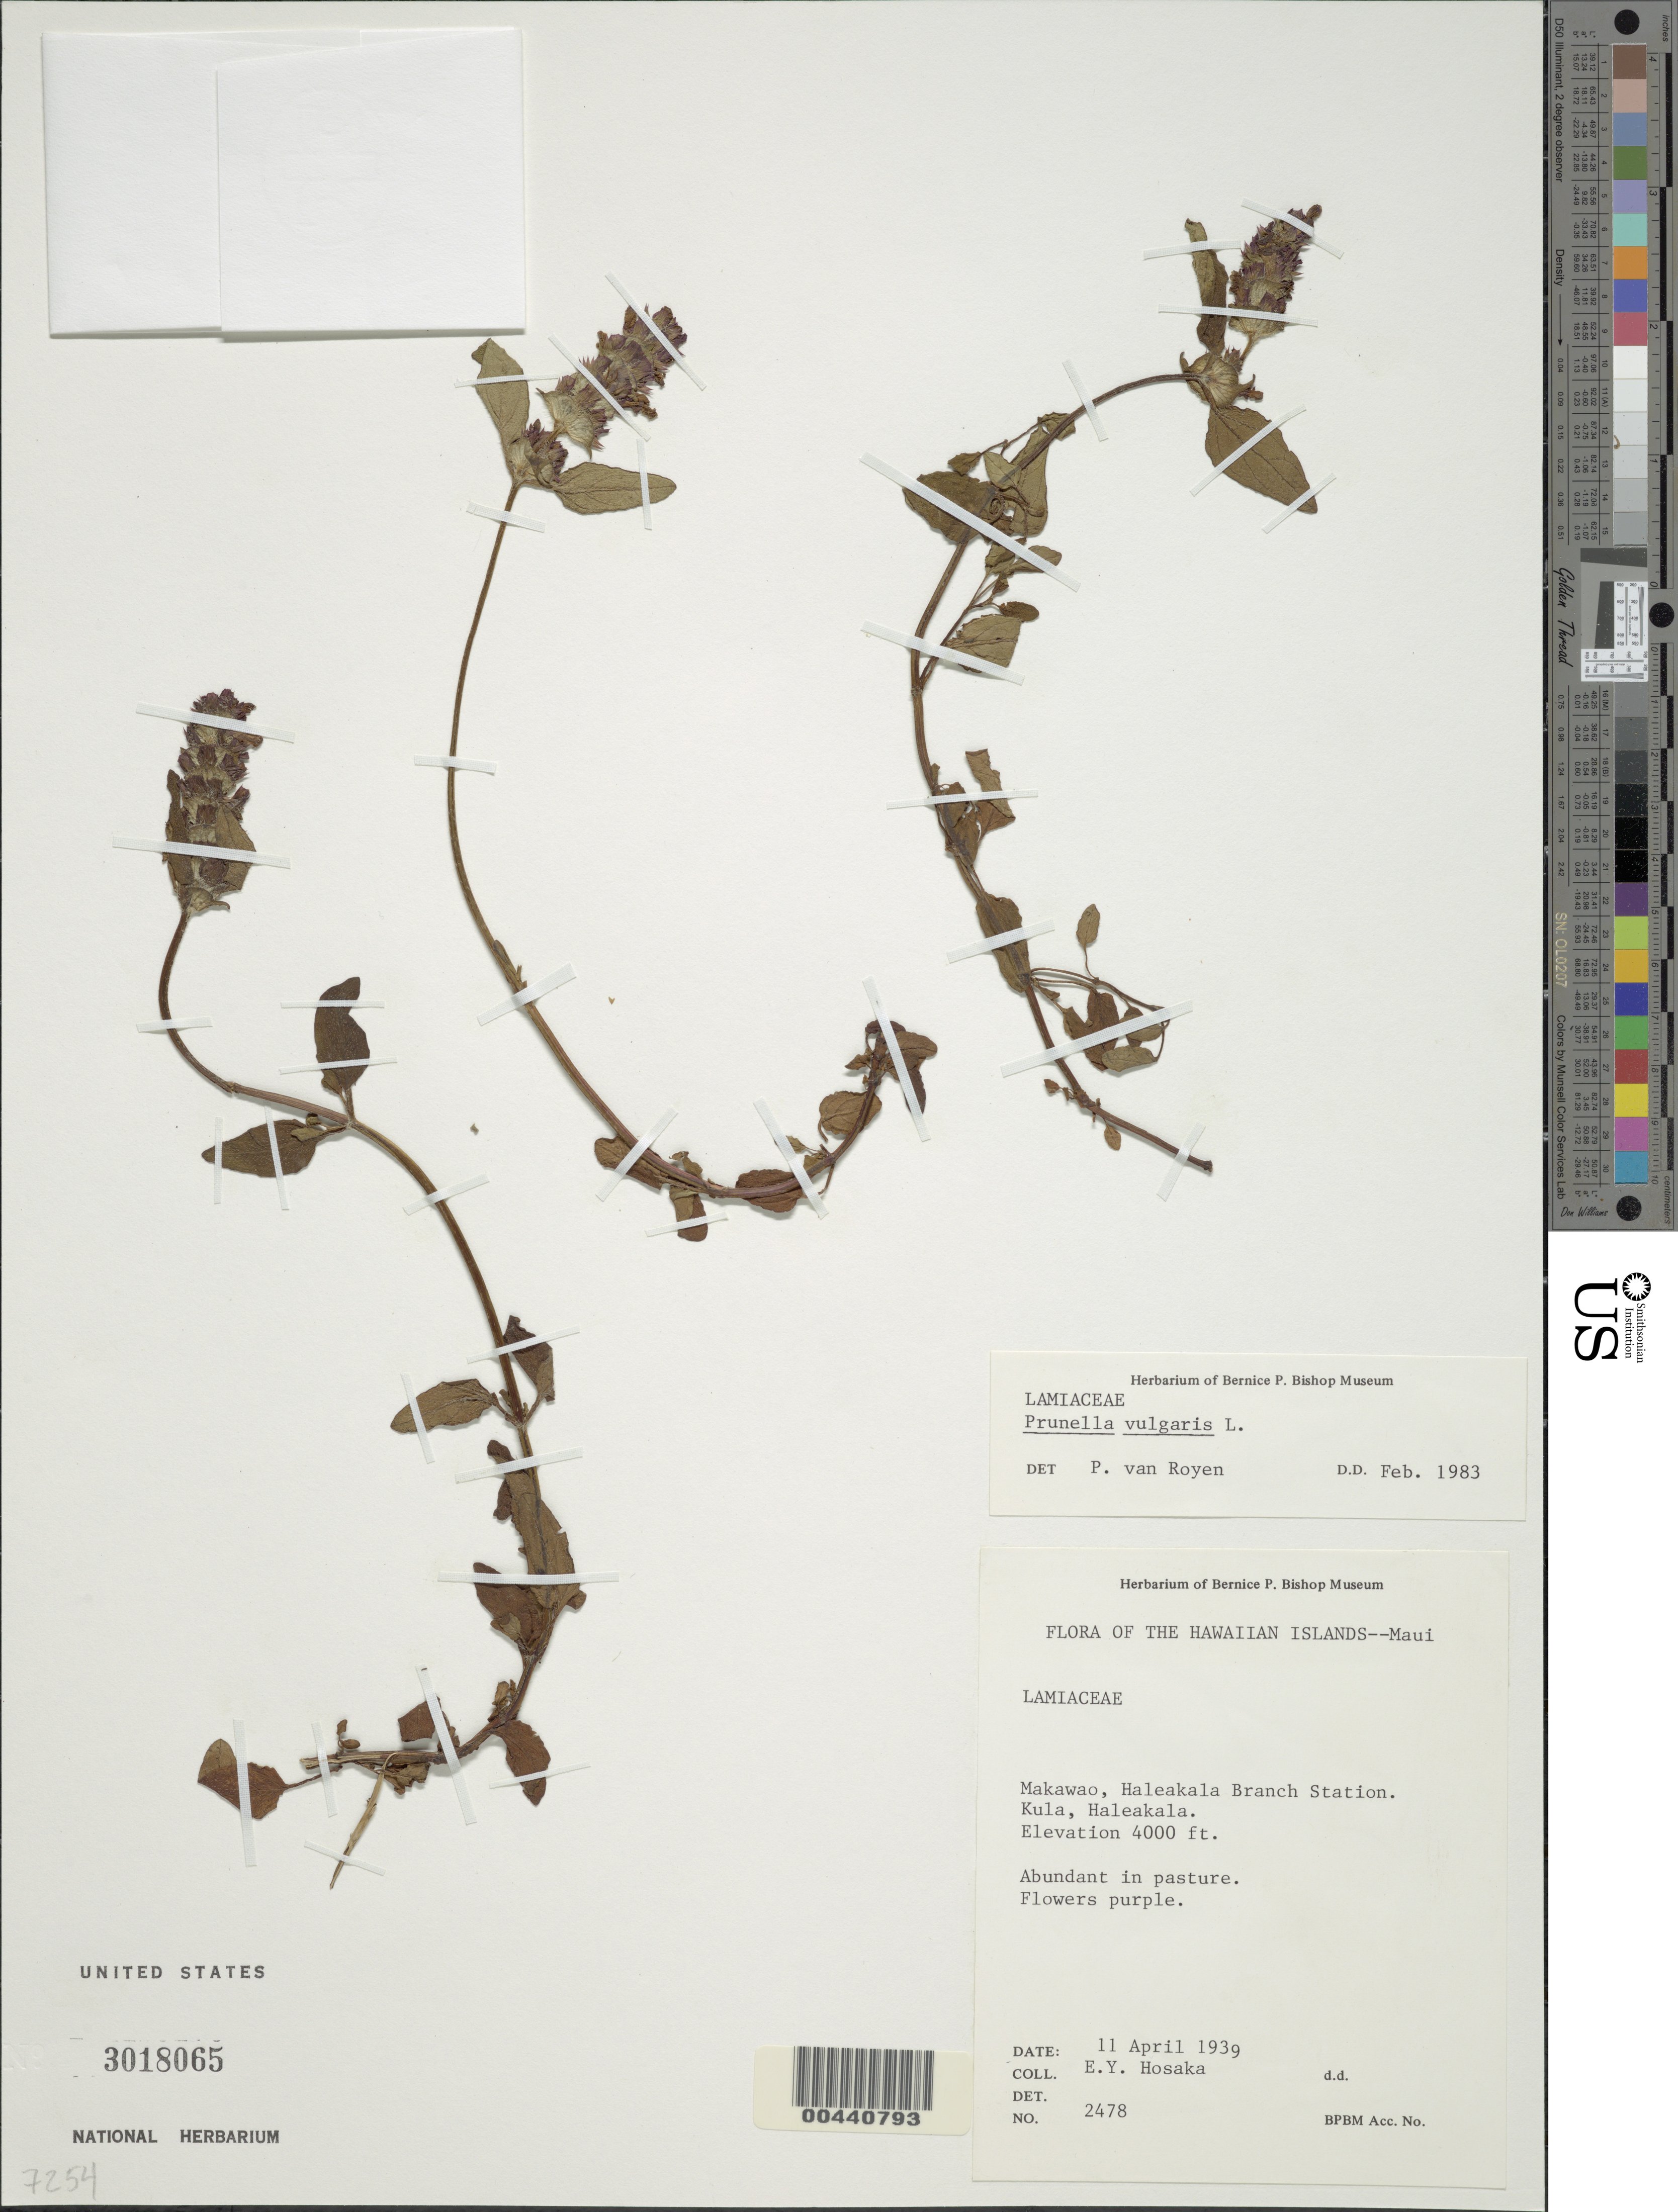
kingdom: Plantae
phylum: Tracheophyta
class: Magnoliopsida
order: Lamiales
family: Lamiaceae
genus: Prunella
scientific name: Prunella vulgaris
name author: L.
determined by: van Royen, P.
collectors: E. Y. Hosaka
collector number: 2478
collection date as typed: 11 Apr 1939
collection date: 1939-04-11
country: United States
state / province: Hawaii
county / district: Maui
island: Maui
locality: Makawao, Haleakala Branch Station. Kula, Haleakala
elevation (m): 1219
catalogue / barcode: US 3018065